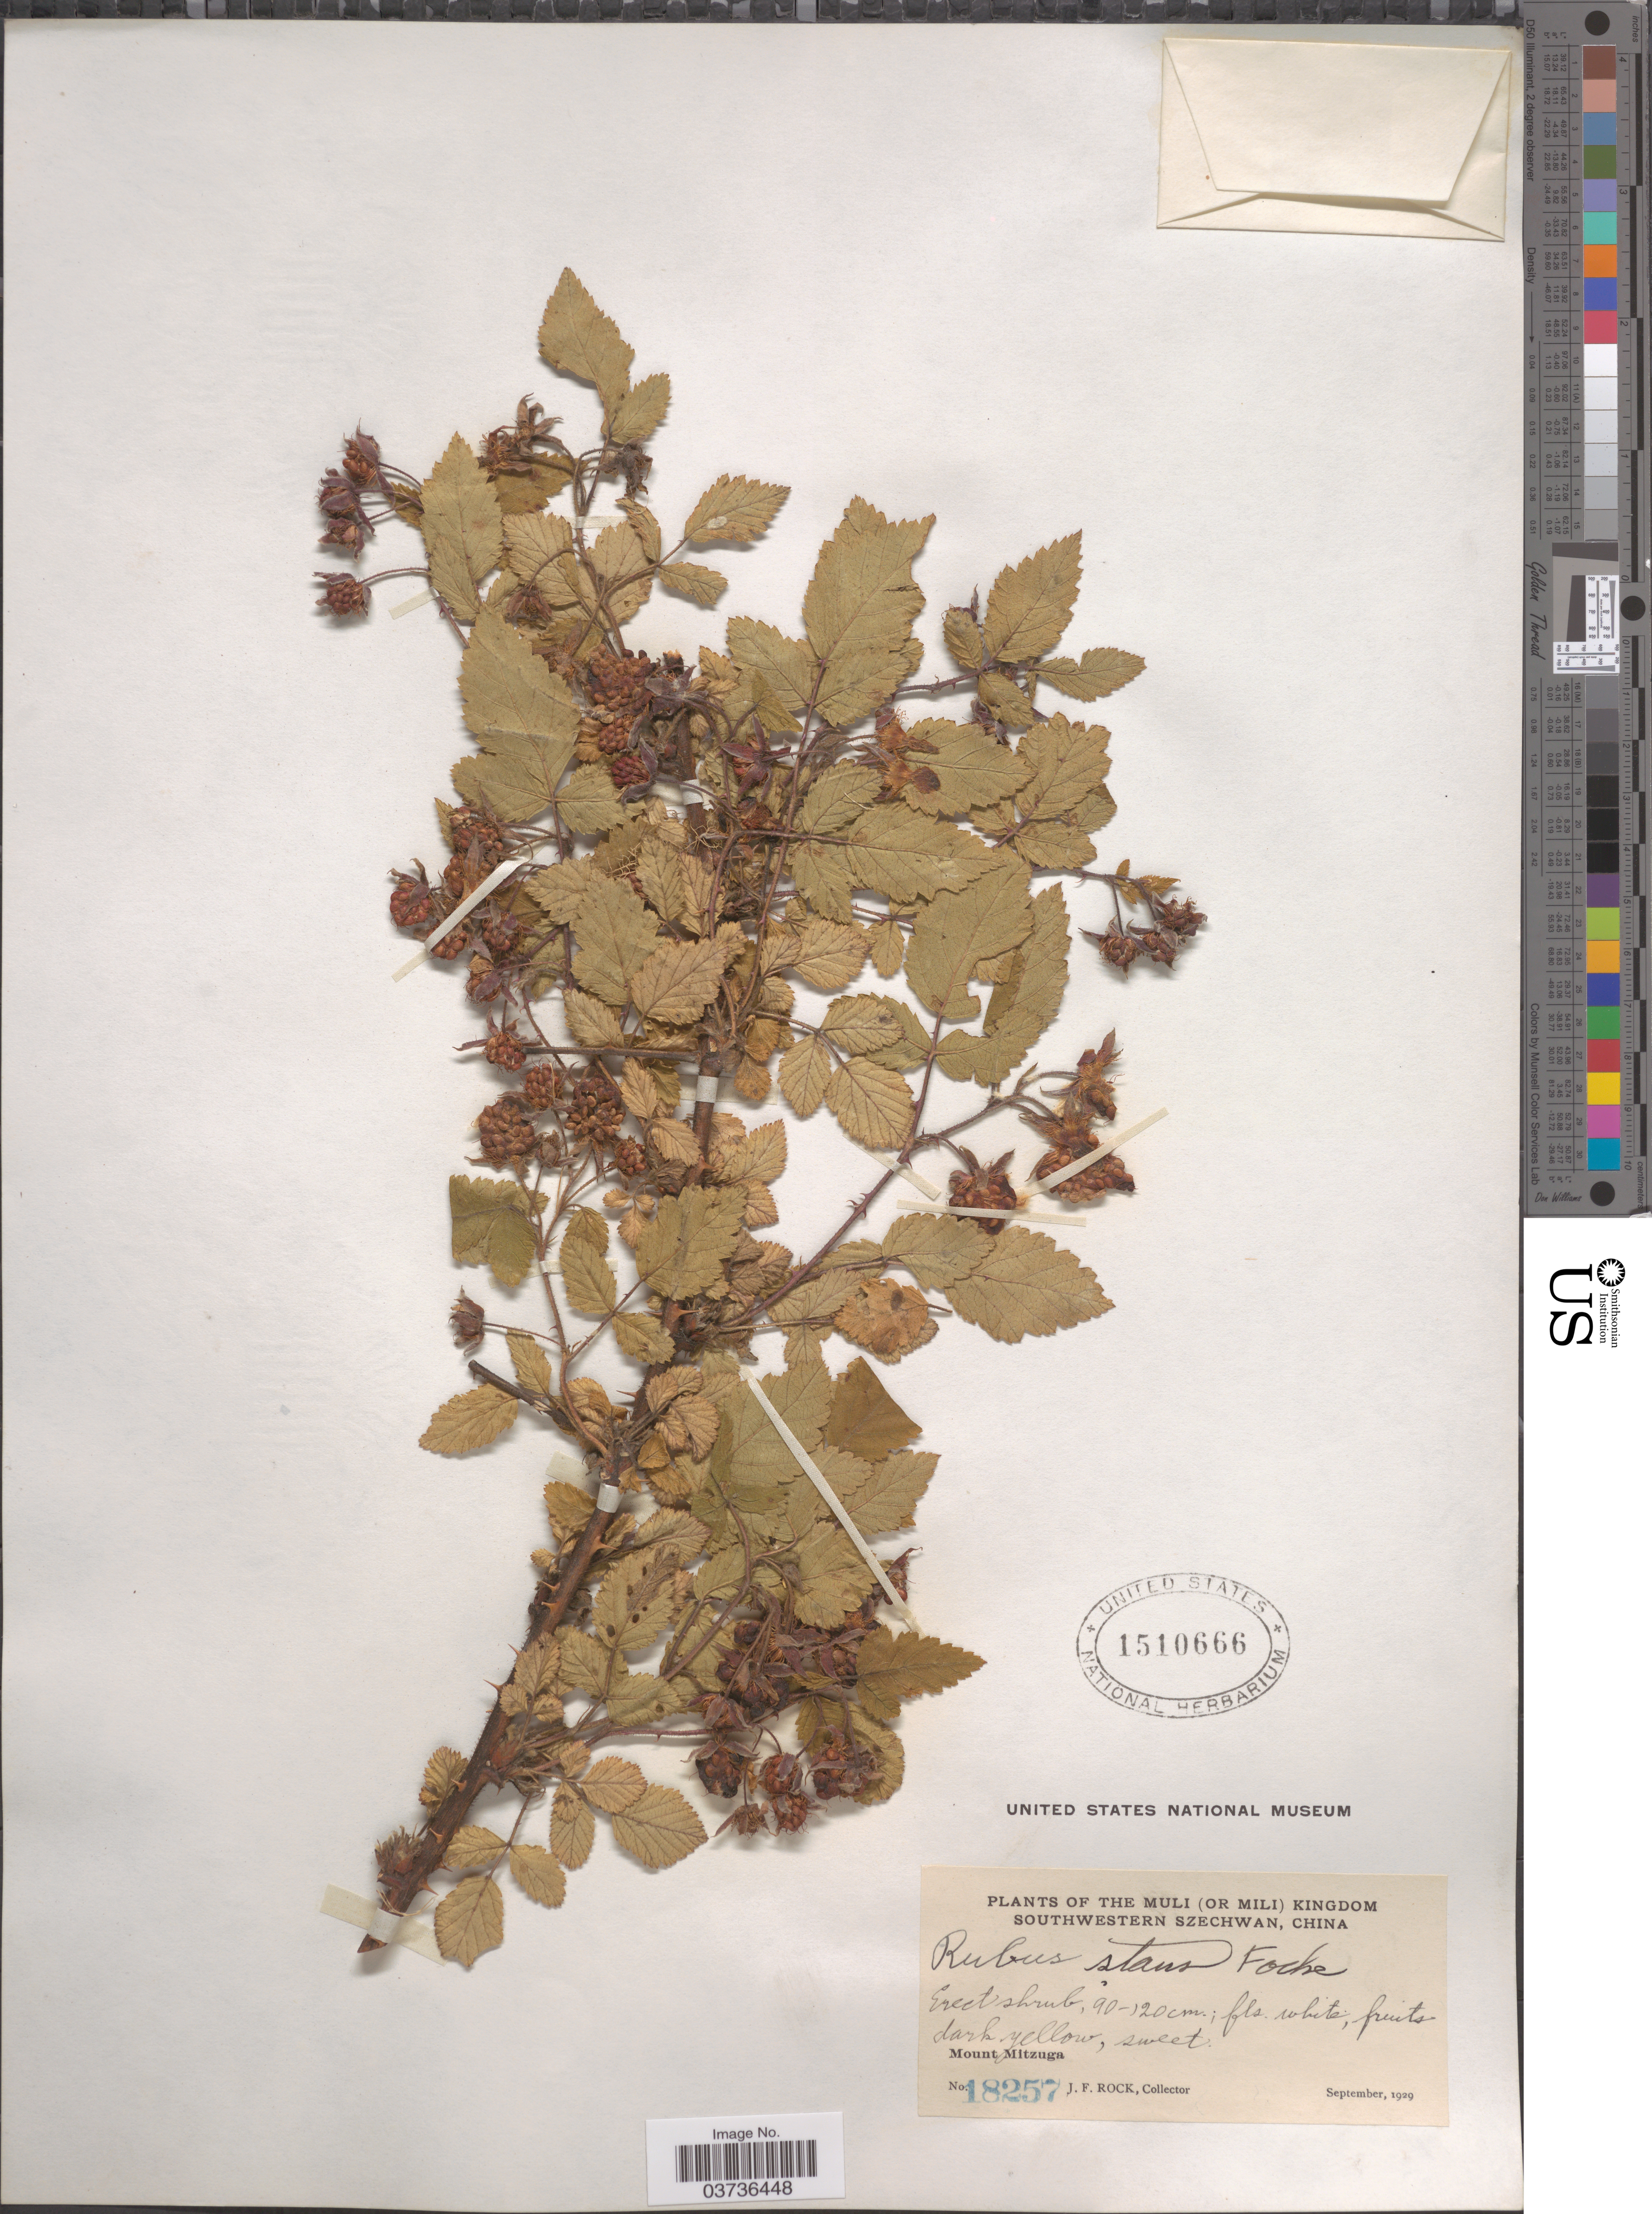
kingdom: Plantae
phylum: Tracheophyta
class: Magnoliopsida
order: Rosales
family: Rosaceae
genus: Rubus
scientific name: Rubus stans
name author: Focke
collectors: J. Rock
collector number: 18257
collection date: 1929-09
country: China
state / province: Sichuan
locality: The Muli (or Mili) Kingdom. Southwestern Szechwan. Mount Mitzuga.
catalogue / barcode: US 1510666